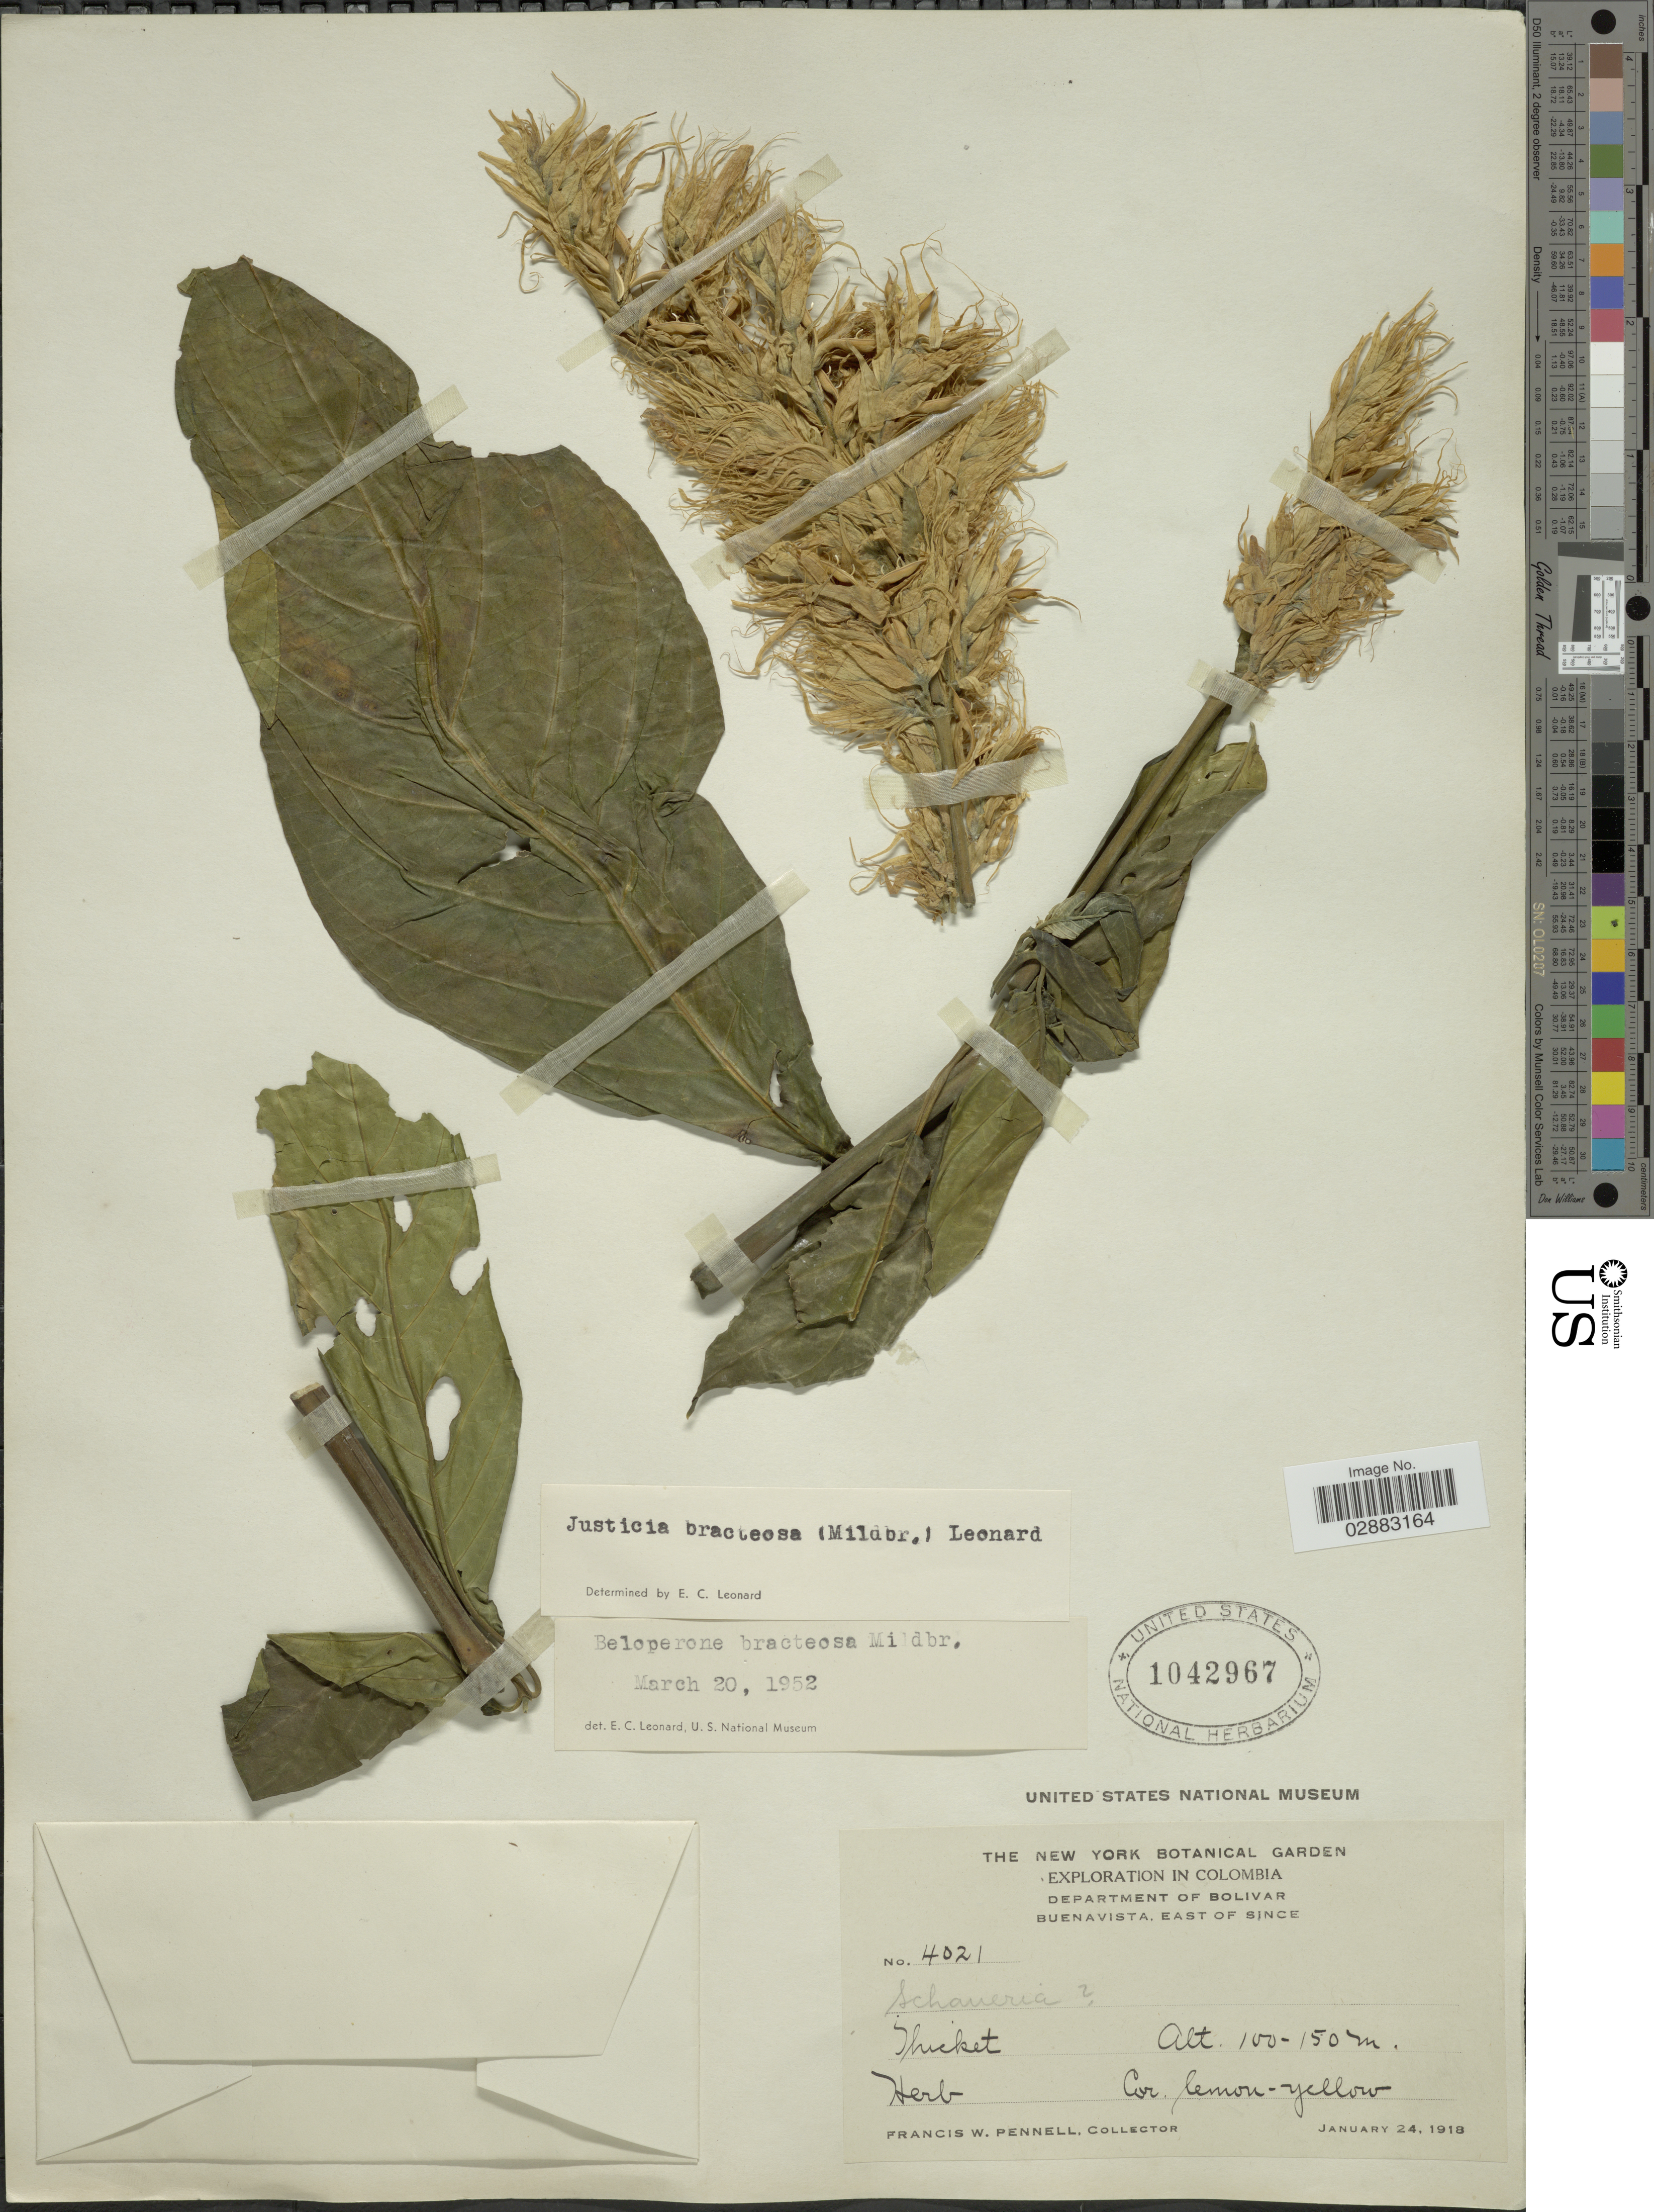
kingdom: Plantae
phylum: Tracheophyta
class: Magnoliopsida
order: Lamiales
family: Acanthaceae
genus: Beloperone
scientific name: Beloperone bracteosa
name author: Mildbr.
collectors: F. W. Pennell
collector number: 4021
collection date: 1918-01-24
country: Colombia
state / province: Bolívar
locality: Department of Bolivar. Buenavista, East of Since.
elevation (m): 100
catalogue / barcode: US 1042967